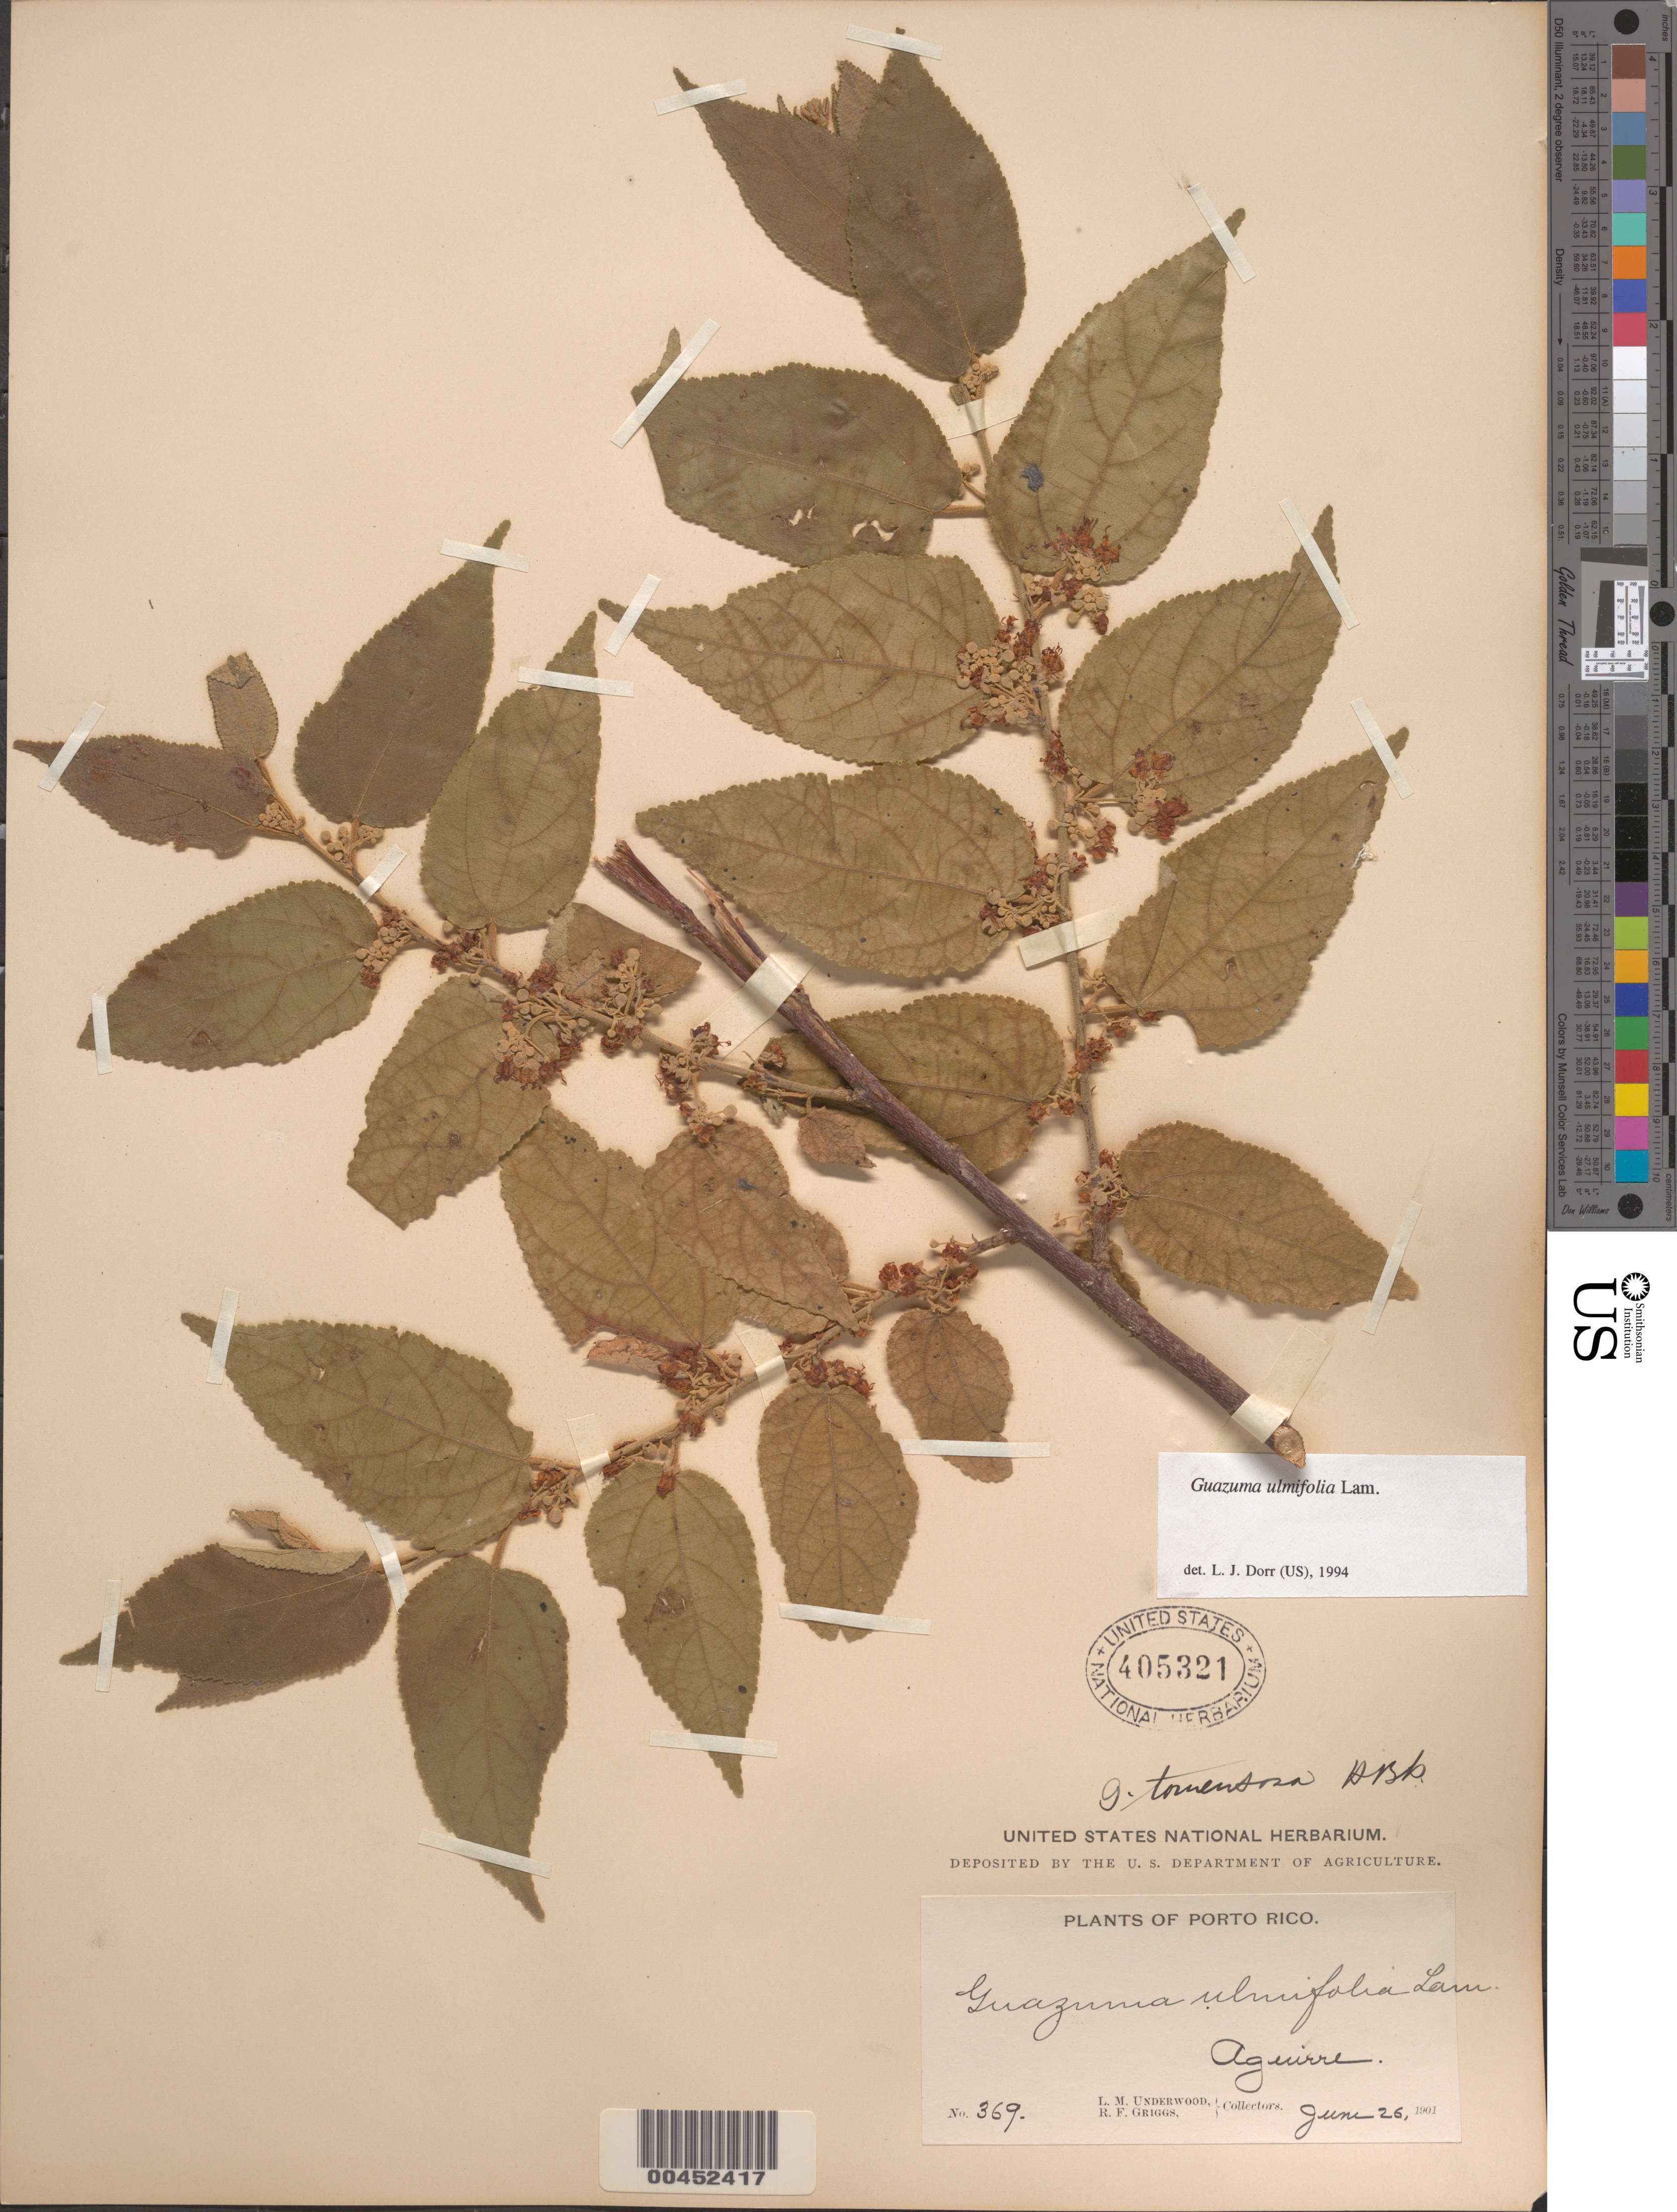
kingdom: Plantae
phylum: Tracheophyta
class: Magnoliopsida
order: Malvales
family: Malvaceae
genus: Guazuma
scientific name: Guazuma ulmifolia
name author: Lam.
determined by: Dorr, L. J., (BOT), Smithsonian Institution - National Museum of Natural History (UNITED STATES)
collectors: L. M. Underwood & R. F. Griggs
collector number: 369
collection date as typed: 26 Jun 1901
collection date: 1901-06-26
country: Puerto Rico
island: Greater Antilles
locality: Aguirre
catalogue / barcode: US 405321